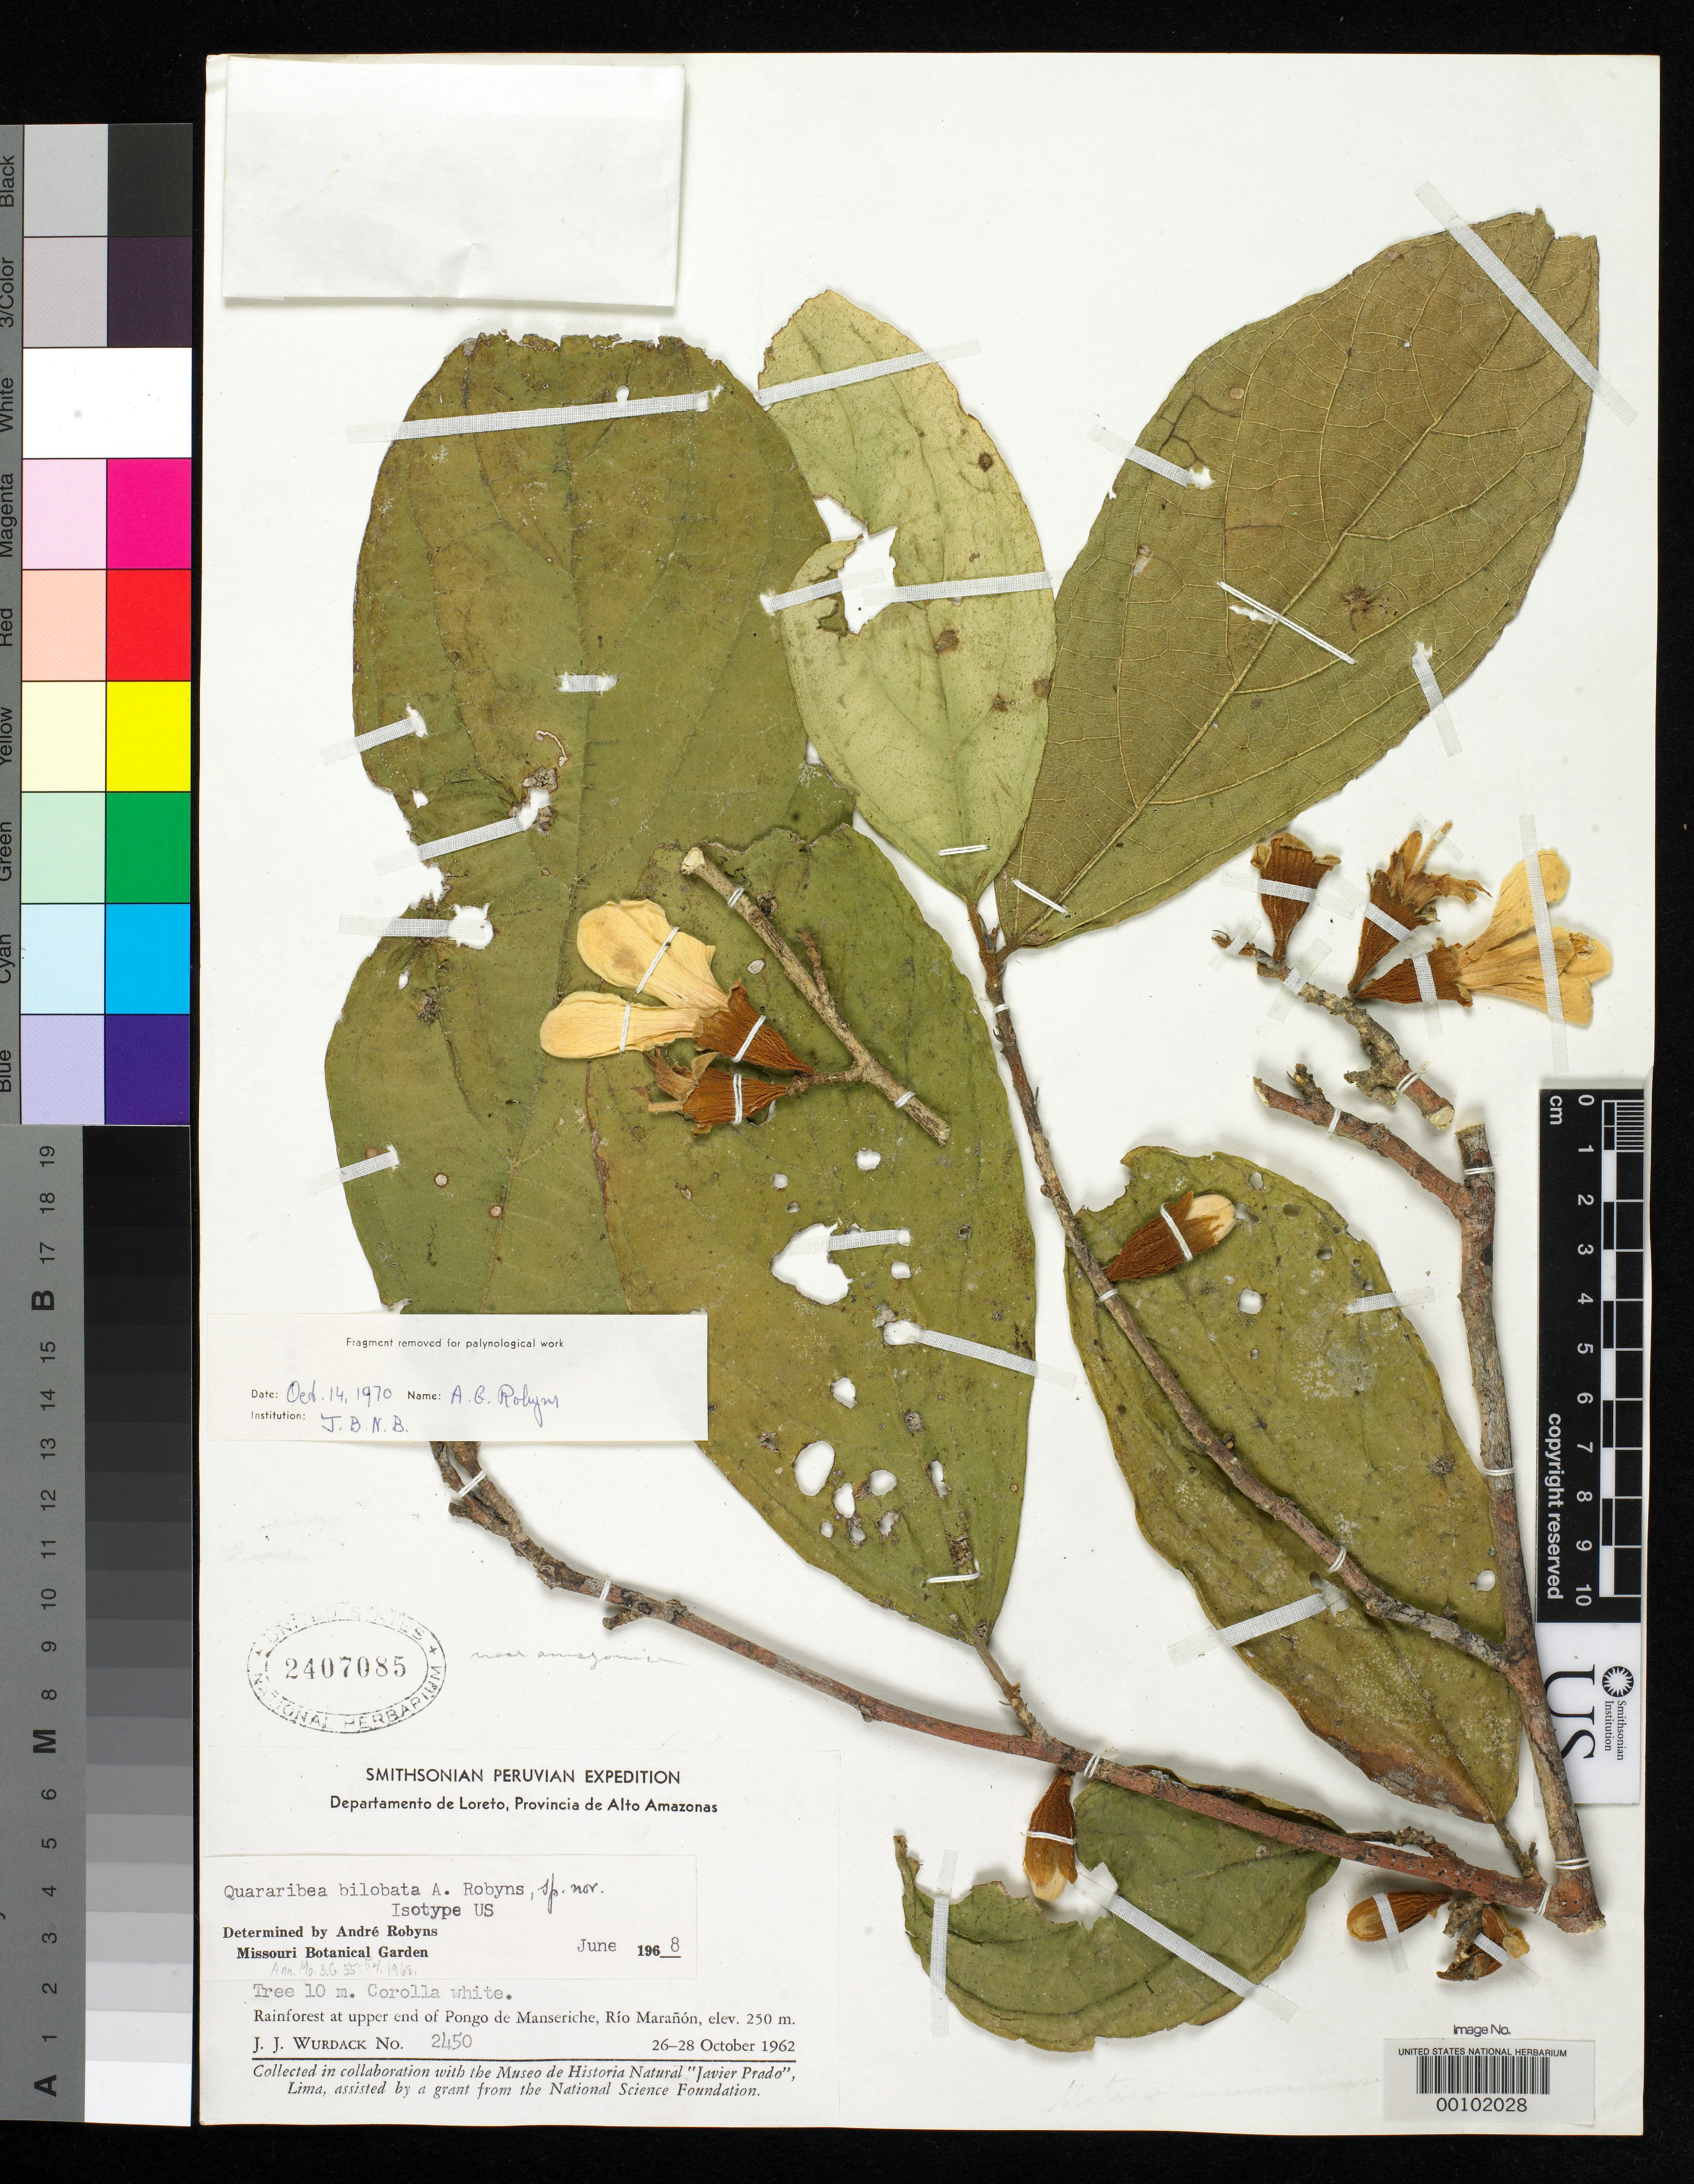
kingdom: Plantae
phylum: Tracheophyta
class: Magnoliopsida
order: Malvales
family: Malvaceae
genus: Quararibea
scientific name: Quararibea bilobata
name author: A. Robyns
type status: Isotype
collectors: J. J. Wurdack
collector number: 2450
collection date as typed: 26 Oct 1962 to 28 Oct 1962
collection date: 1962-10-26/1962-10-28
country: Peru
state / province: Loreto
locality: Alto Amazonas, Pongo de Manseriche.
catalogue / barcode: US 2407085